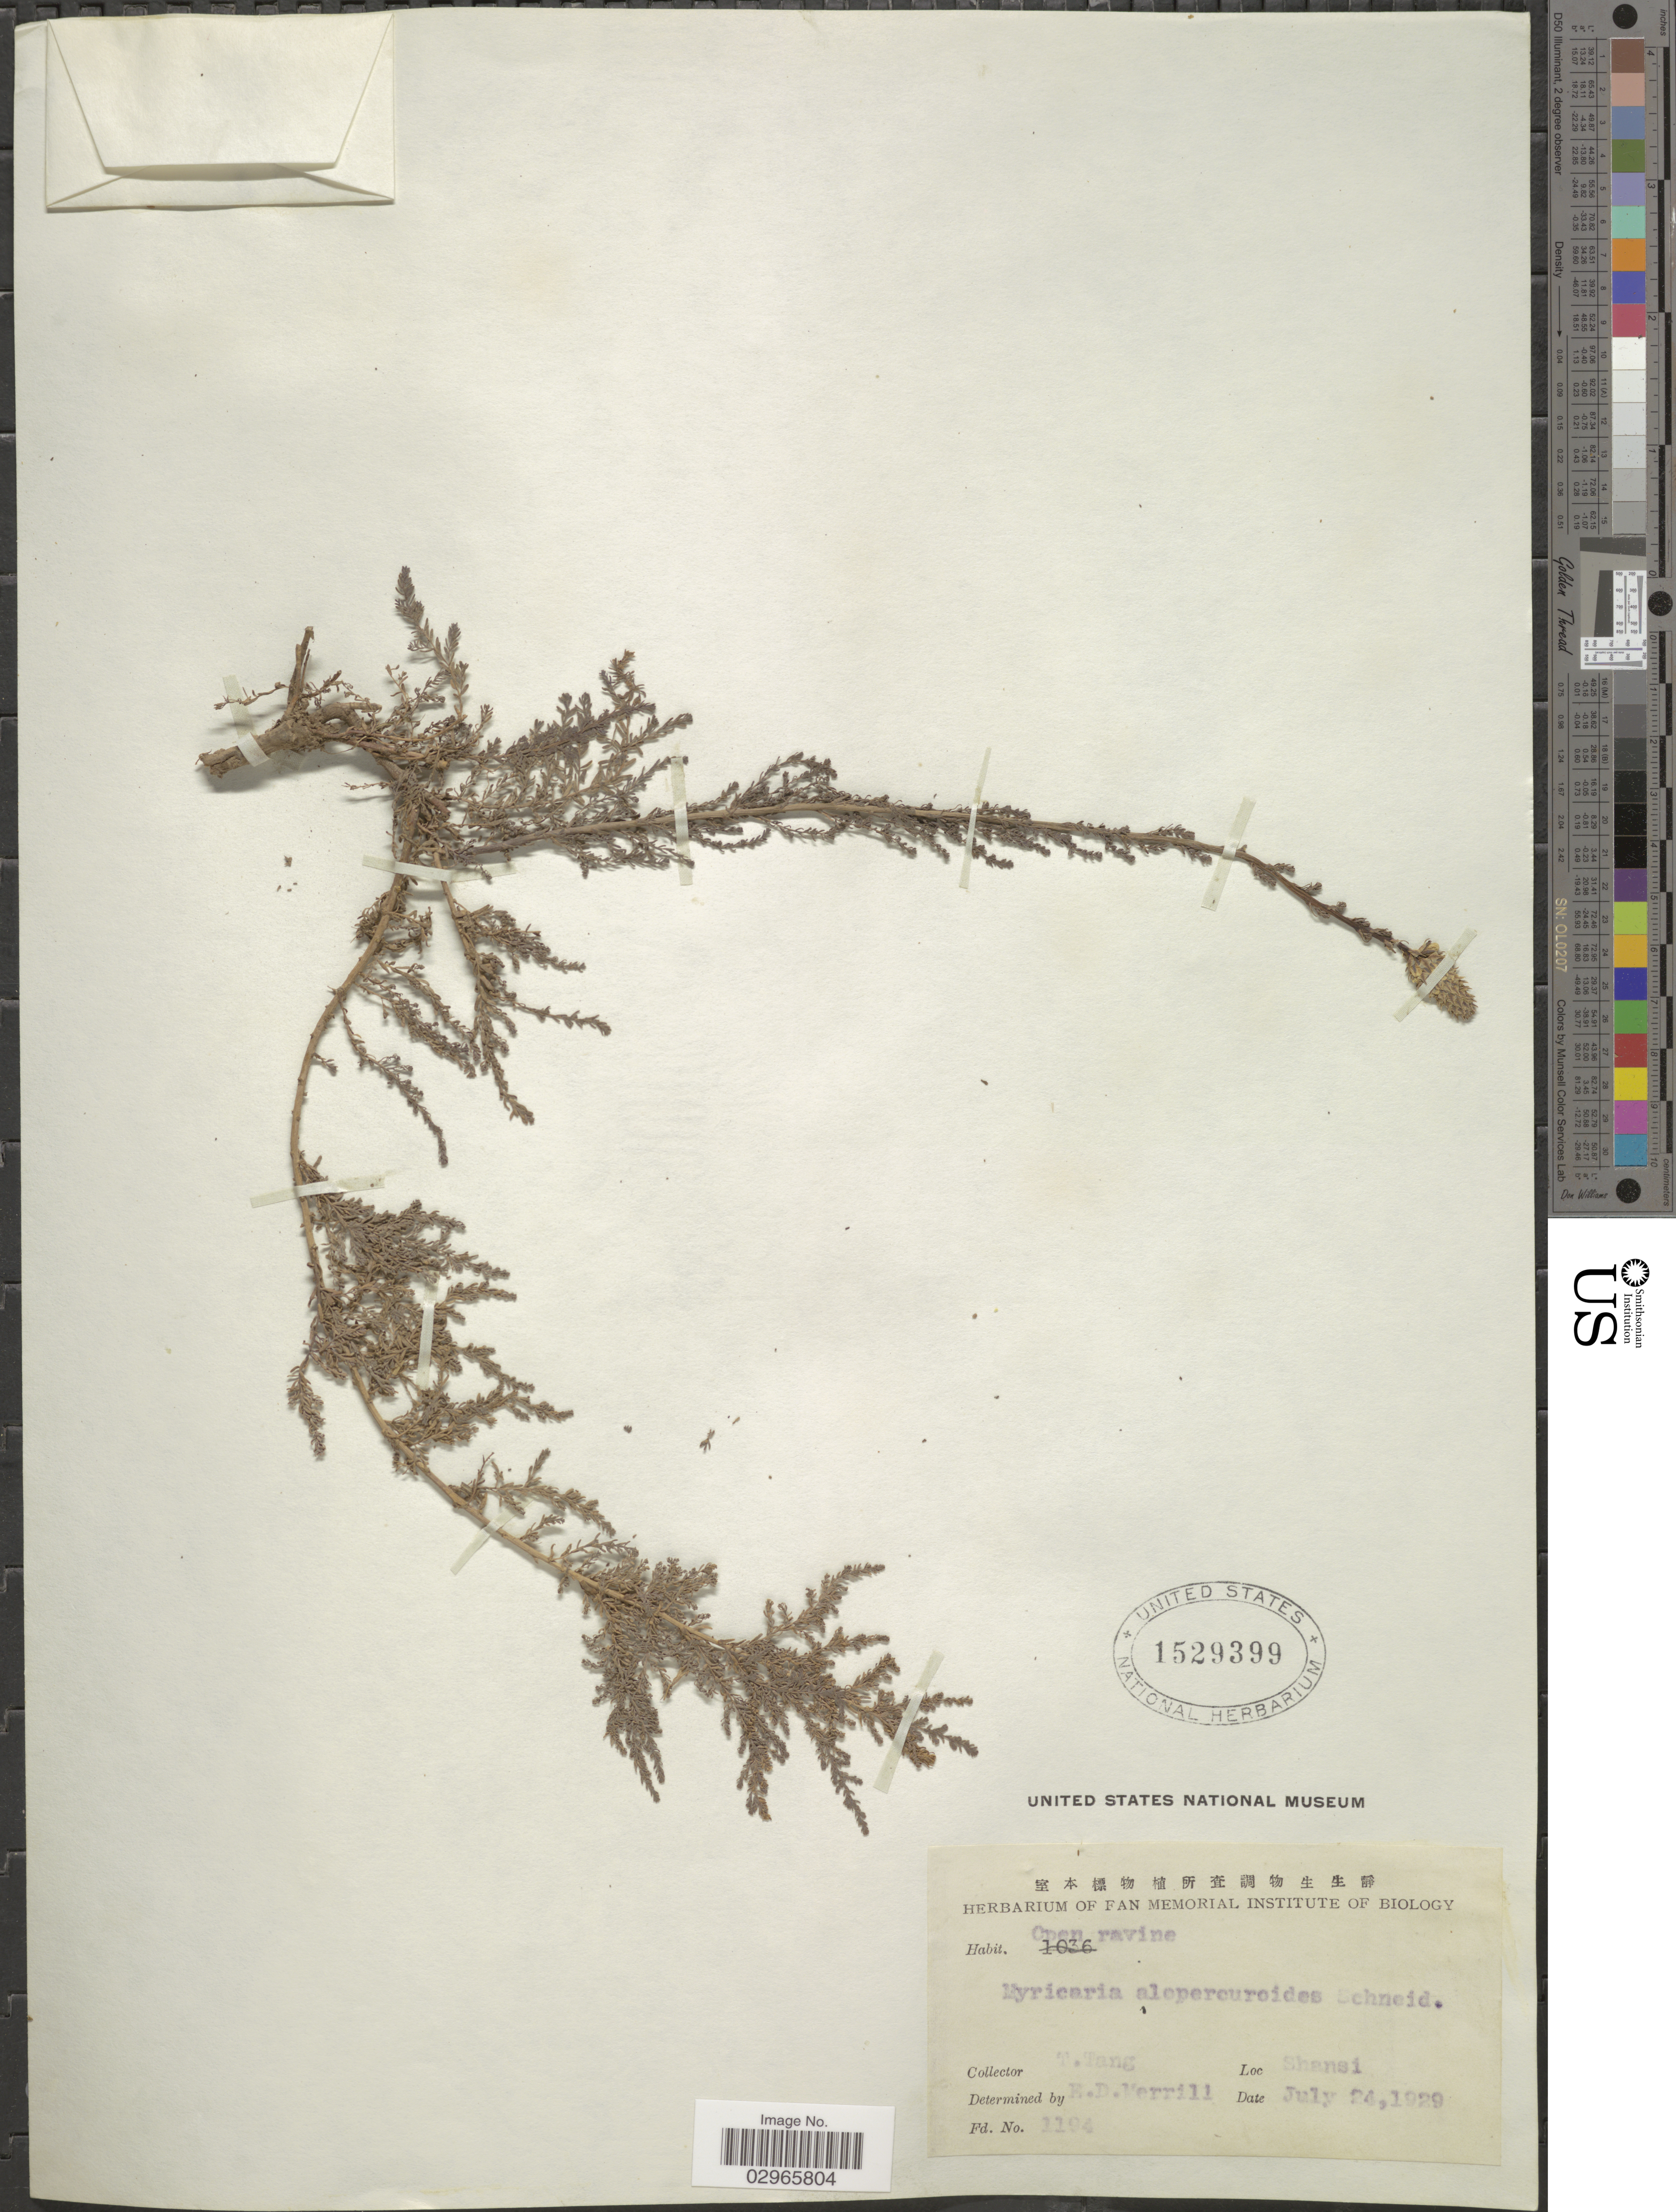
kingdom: Plantae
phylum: Tracheophyta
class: Magnoliopsida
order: Caryophyllales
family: Tamaricaceae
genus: Myricaria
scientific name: Myricaria alopecuroides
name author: Schrenk ex Fisch. & C.A. Mey.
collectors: T. Tang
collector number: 1194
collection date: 1929-07-24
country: China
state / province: Shanxi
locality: Shansi.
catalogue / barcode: US 1529399